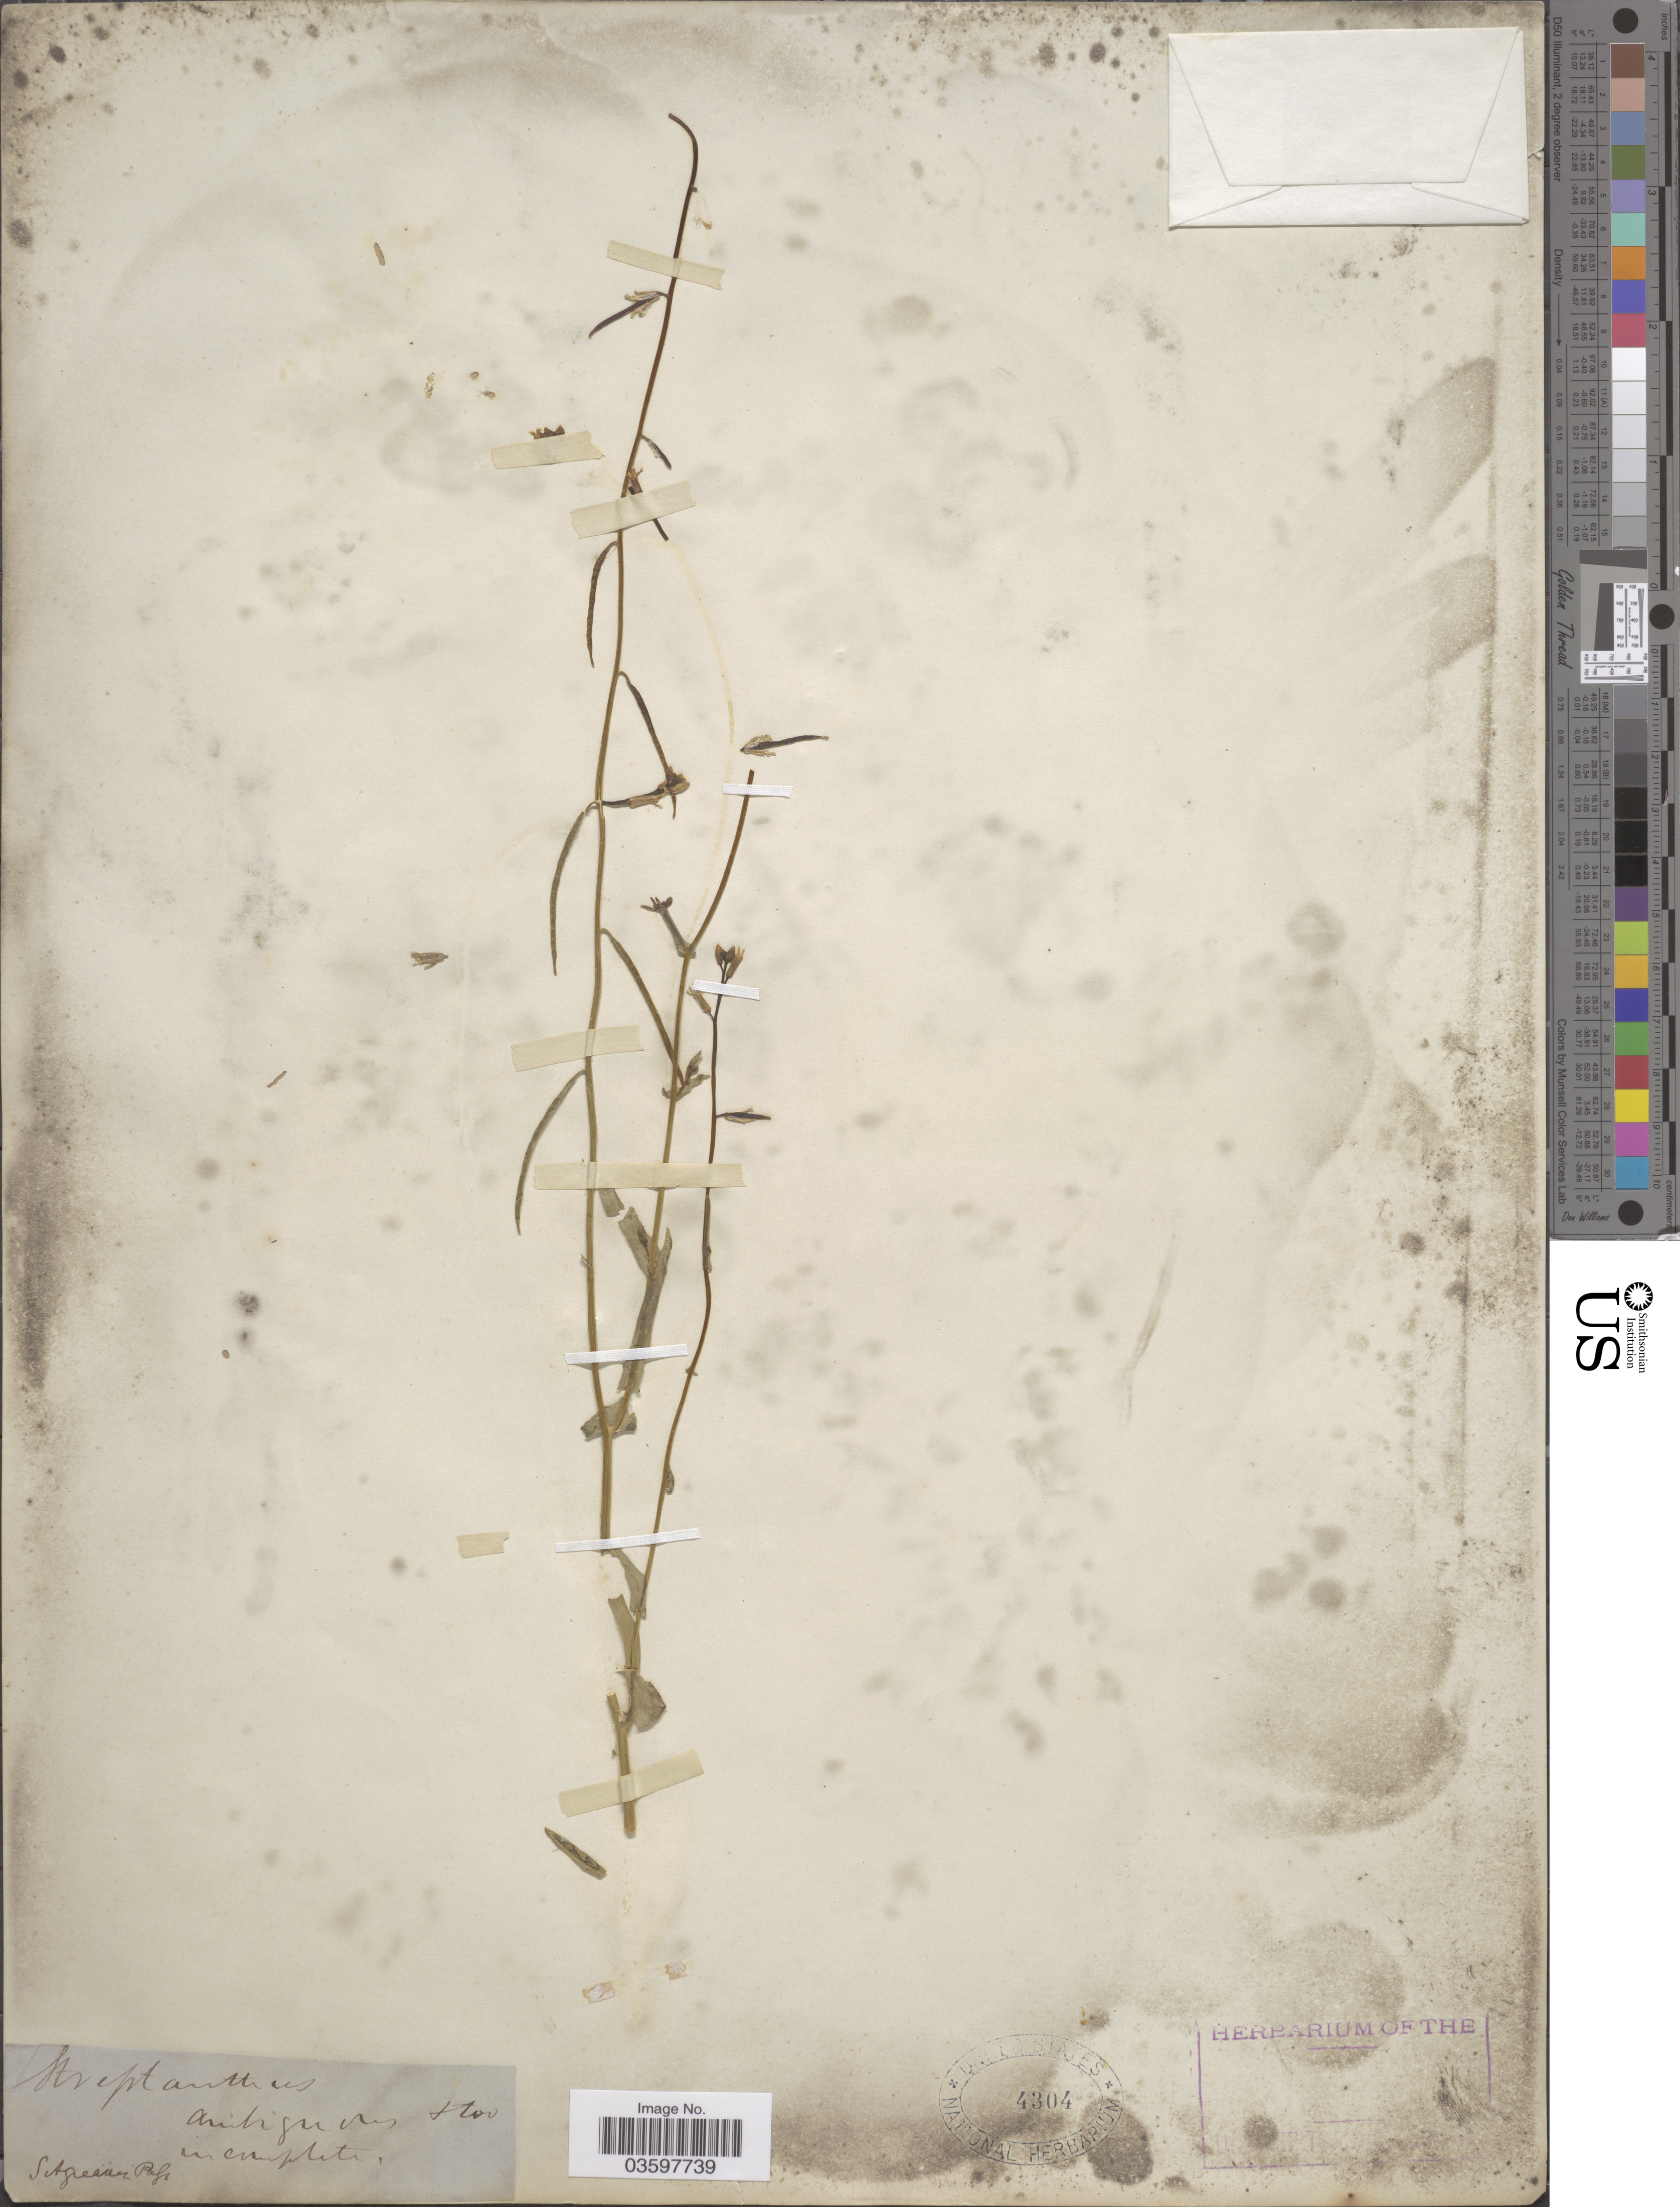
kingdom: Plantae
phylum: Tracheophyta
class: Magnoliopsida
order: Brassicales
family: Brassicaceae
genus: Streptanthus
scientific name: Streptanthus sp.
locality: [illegible text].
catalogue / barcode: US 4304